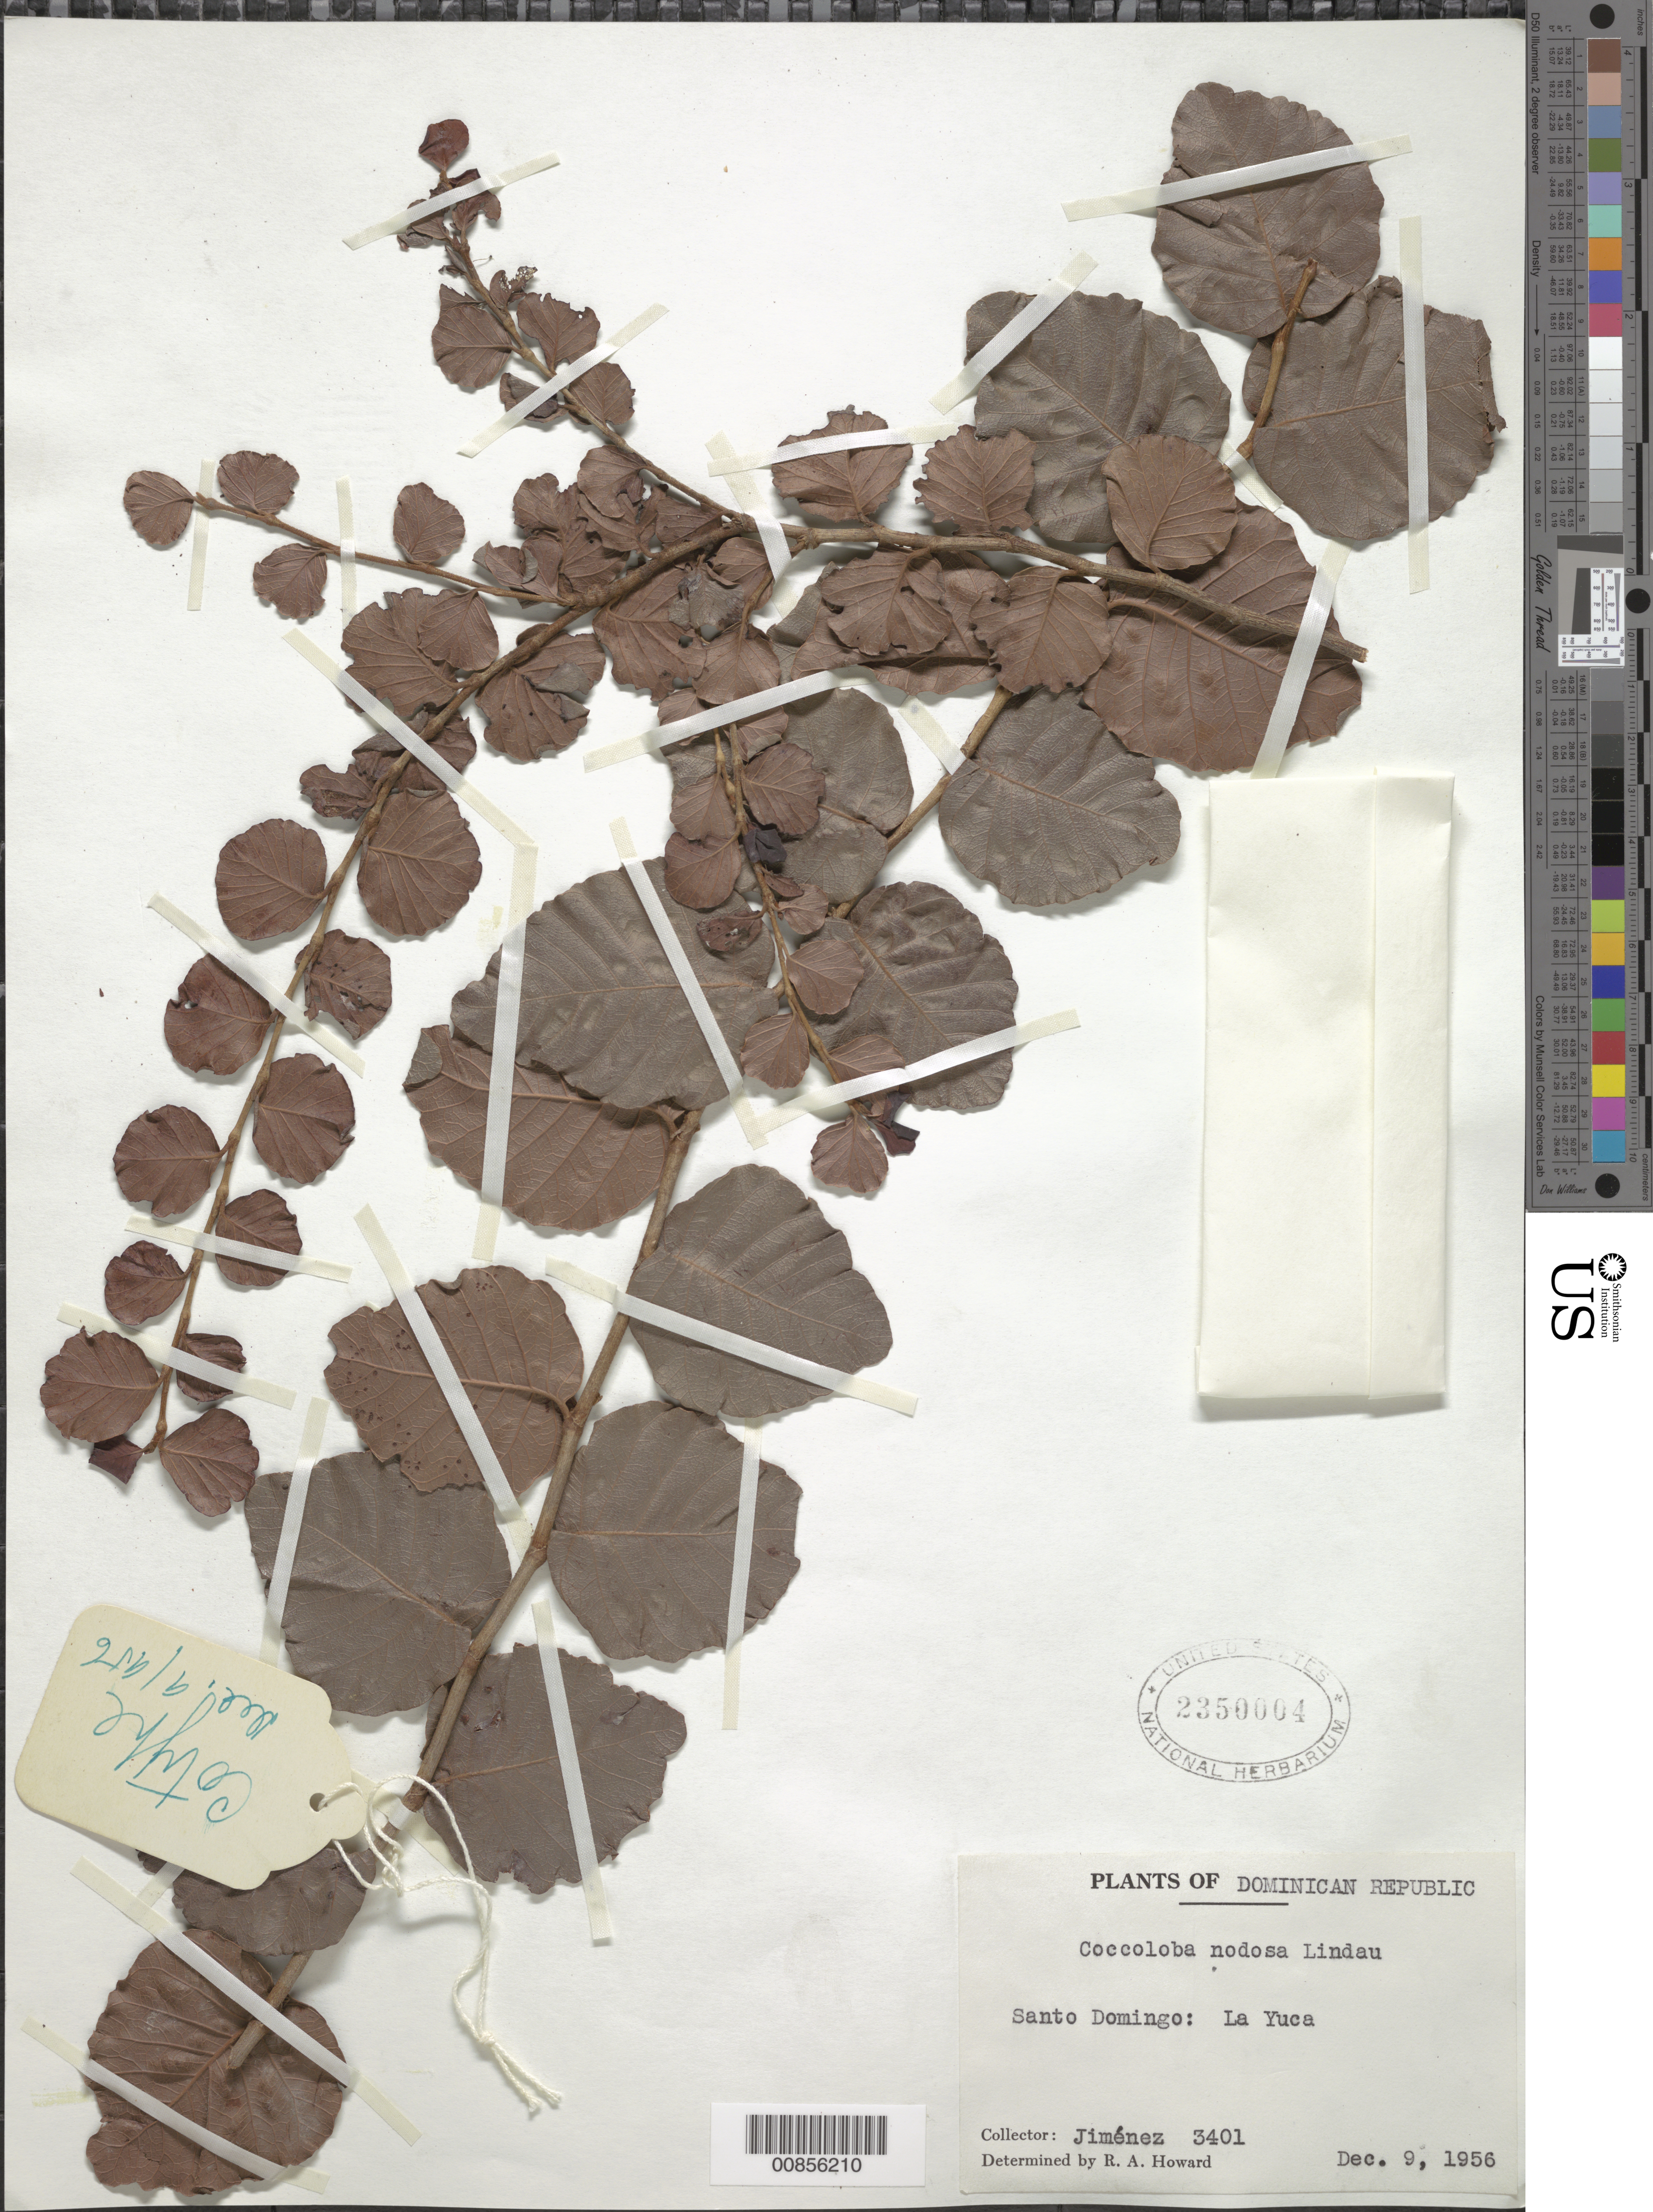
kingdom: Plantae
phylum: Tracheophyta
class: Magnoliopsida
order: Caryophyllales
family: Polygonaceae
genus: Coccoloba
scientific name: Coccoloba nodosa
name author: Lindau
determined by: Howard, R. A.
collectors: Jimenez, --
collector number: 3401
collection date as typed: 09 Dec 1956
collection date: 1956-12-09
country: Dominican Republic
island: Hispaniola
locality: Santo Domingo: La Yuca.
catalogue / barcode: US 2350004